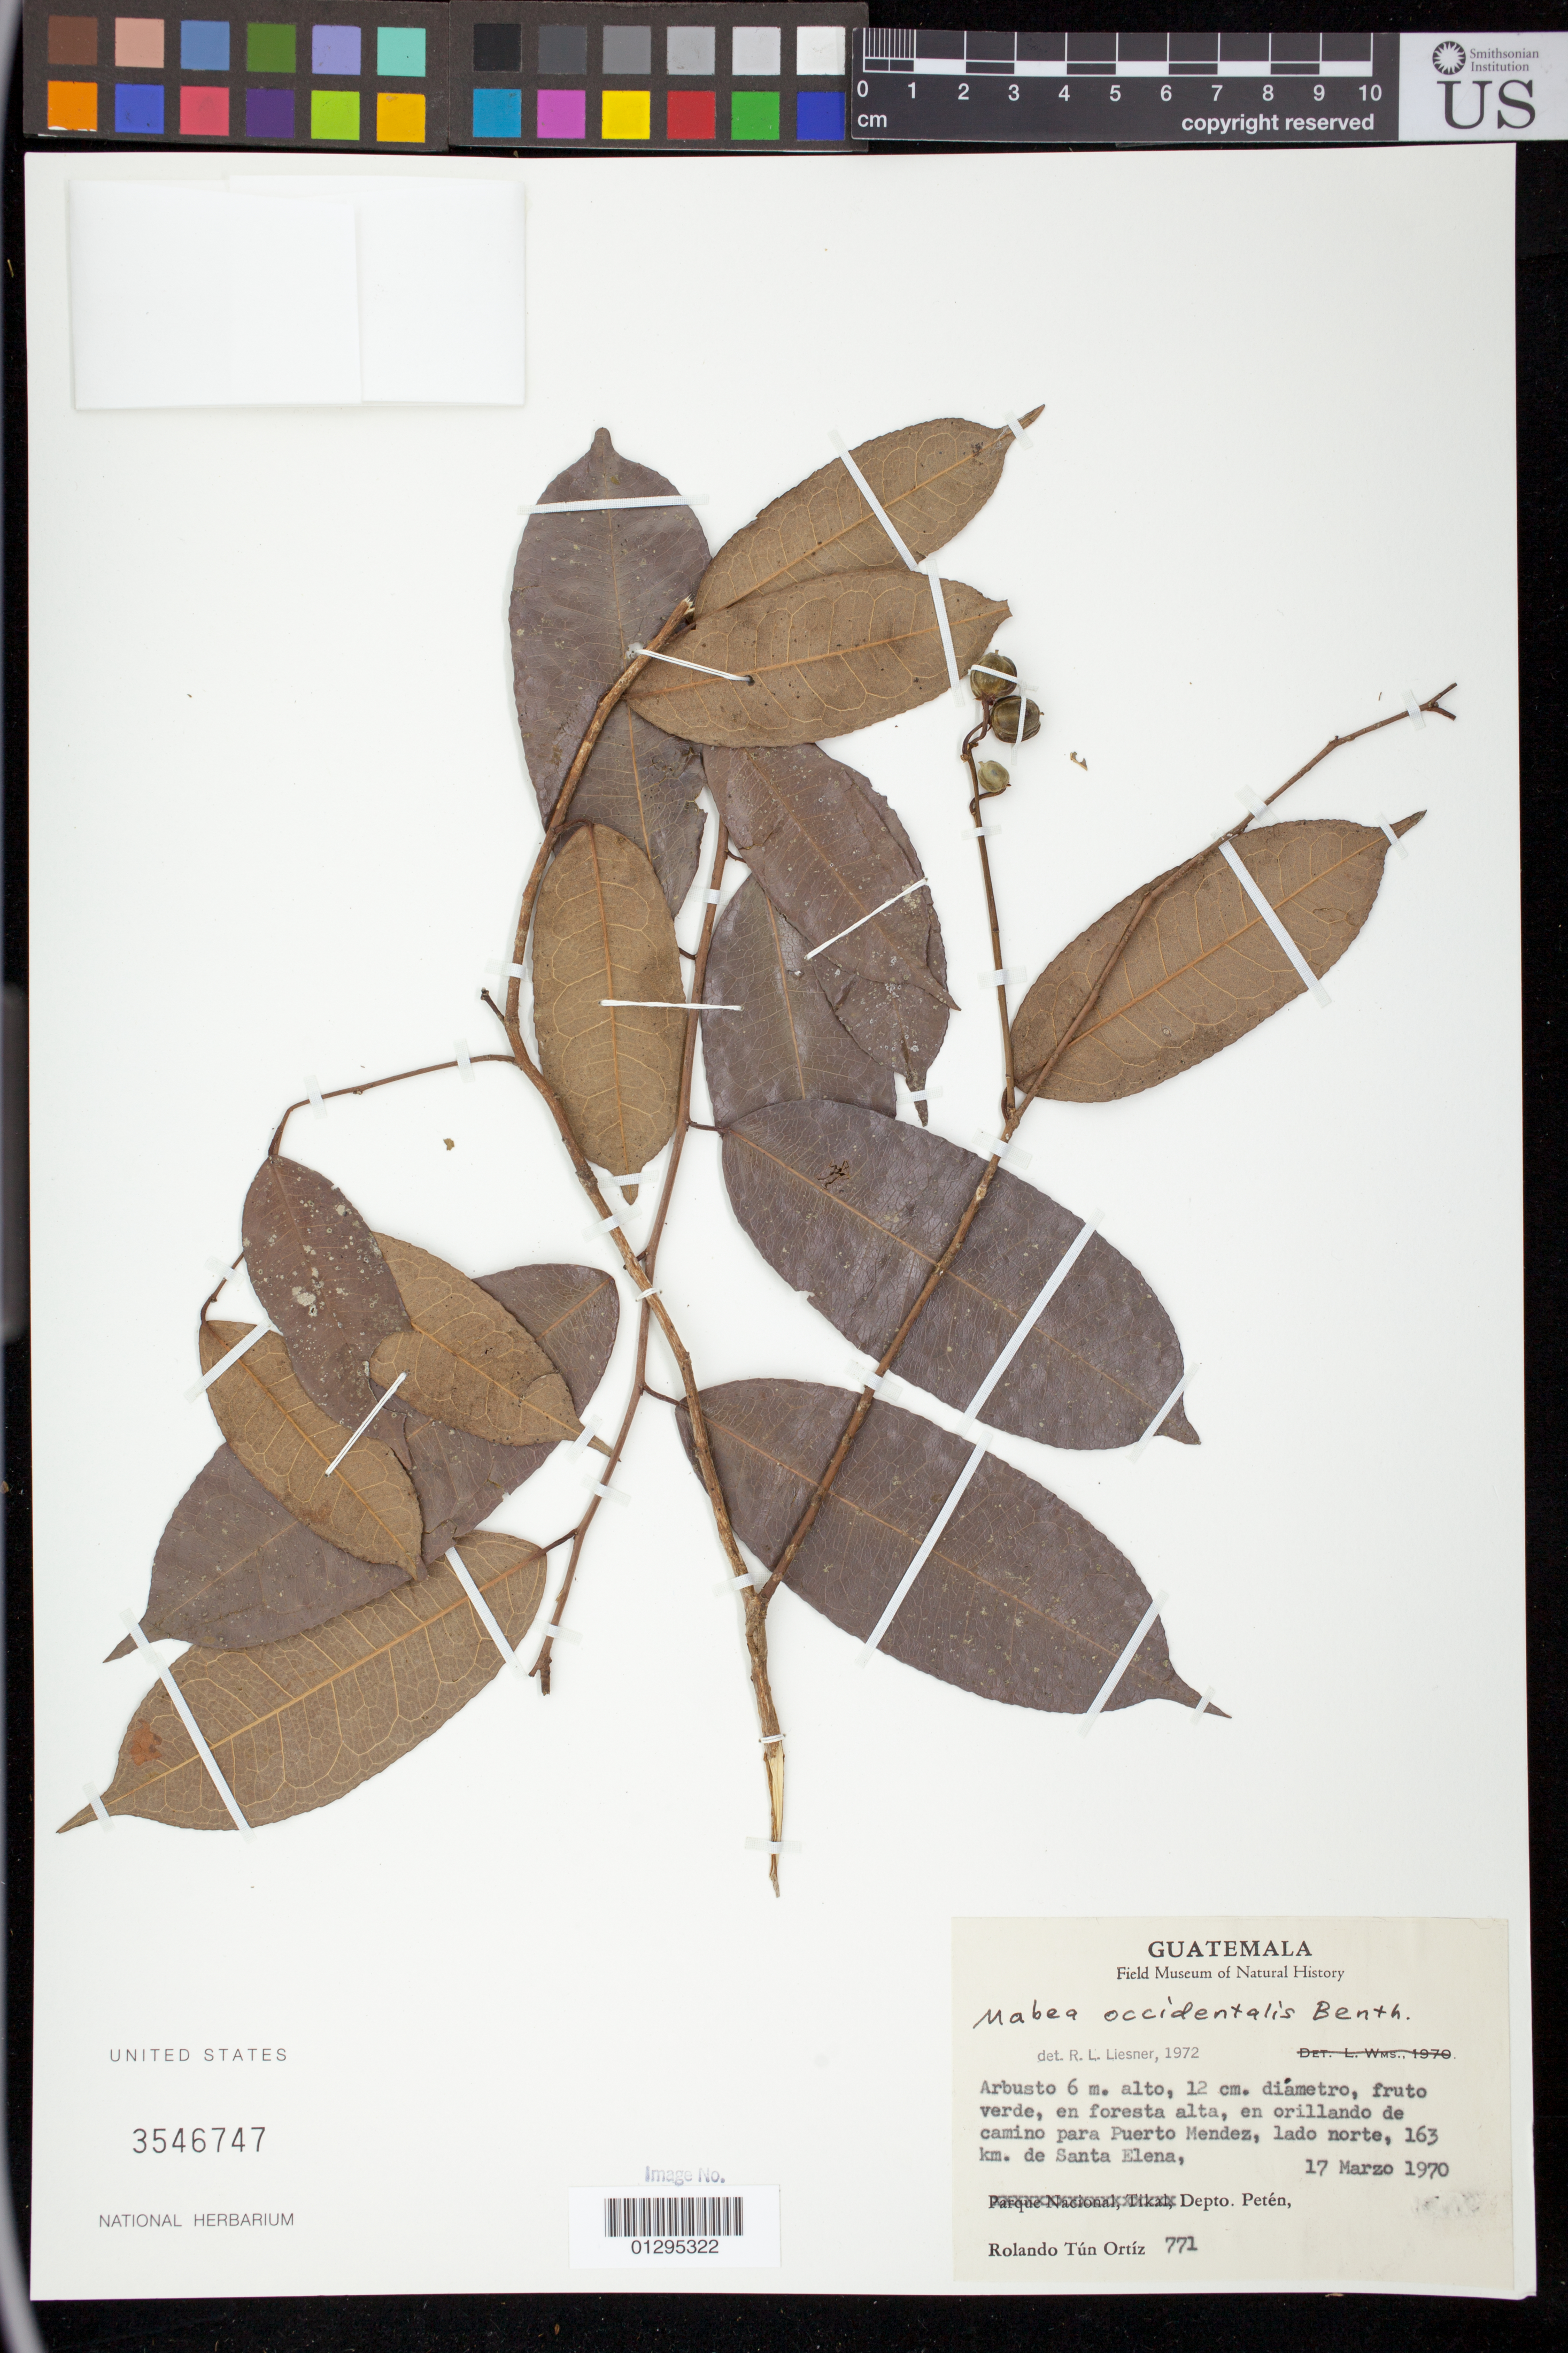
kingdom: Plantae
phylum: Tracheophyta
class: Magnoliopsida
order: Malpighiales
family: Euphorbiaceae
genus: Mabea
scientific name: Mabea occidentalis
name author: Benth.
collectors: R. Ortíz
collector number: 771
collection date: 1970-03-17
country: Guatemala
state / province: El Petén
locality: En orillando de camino para Puerto Mendez, lado norte, 163 km. de Santa Elena.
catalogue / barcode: US 3546747